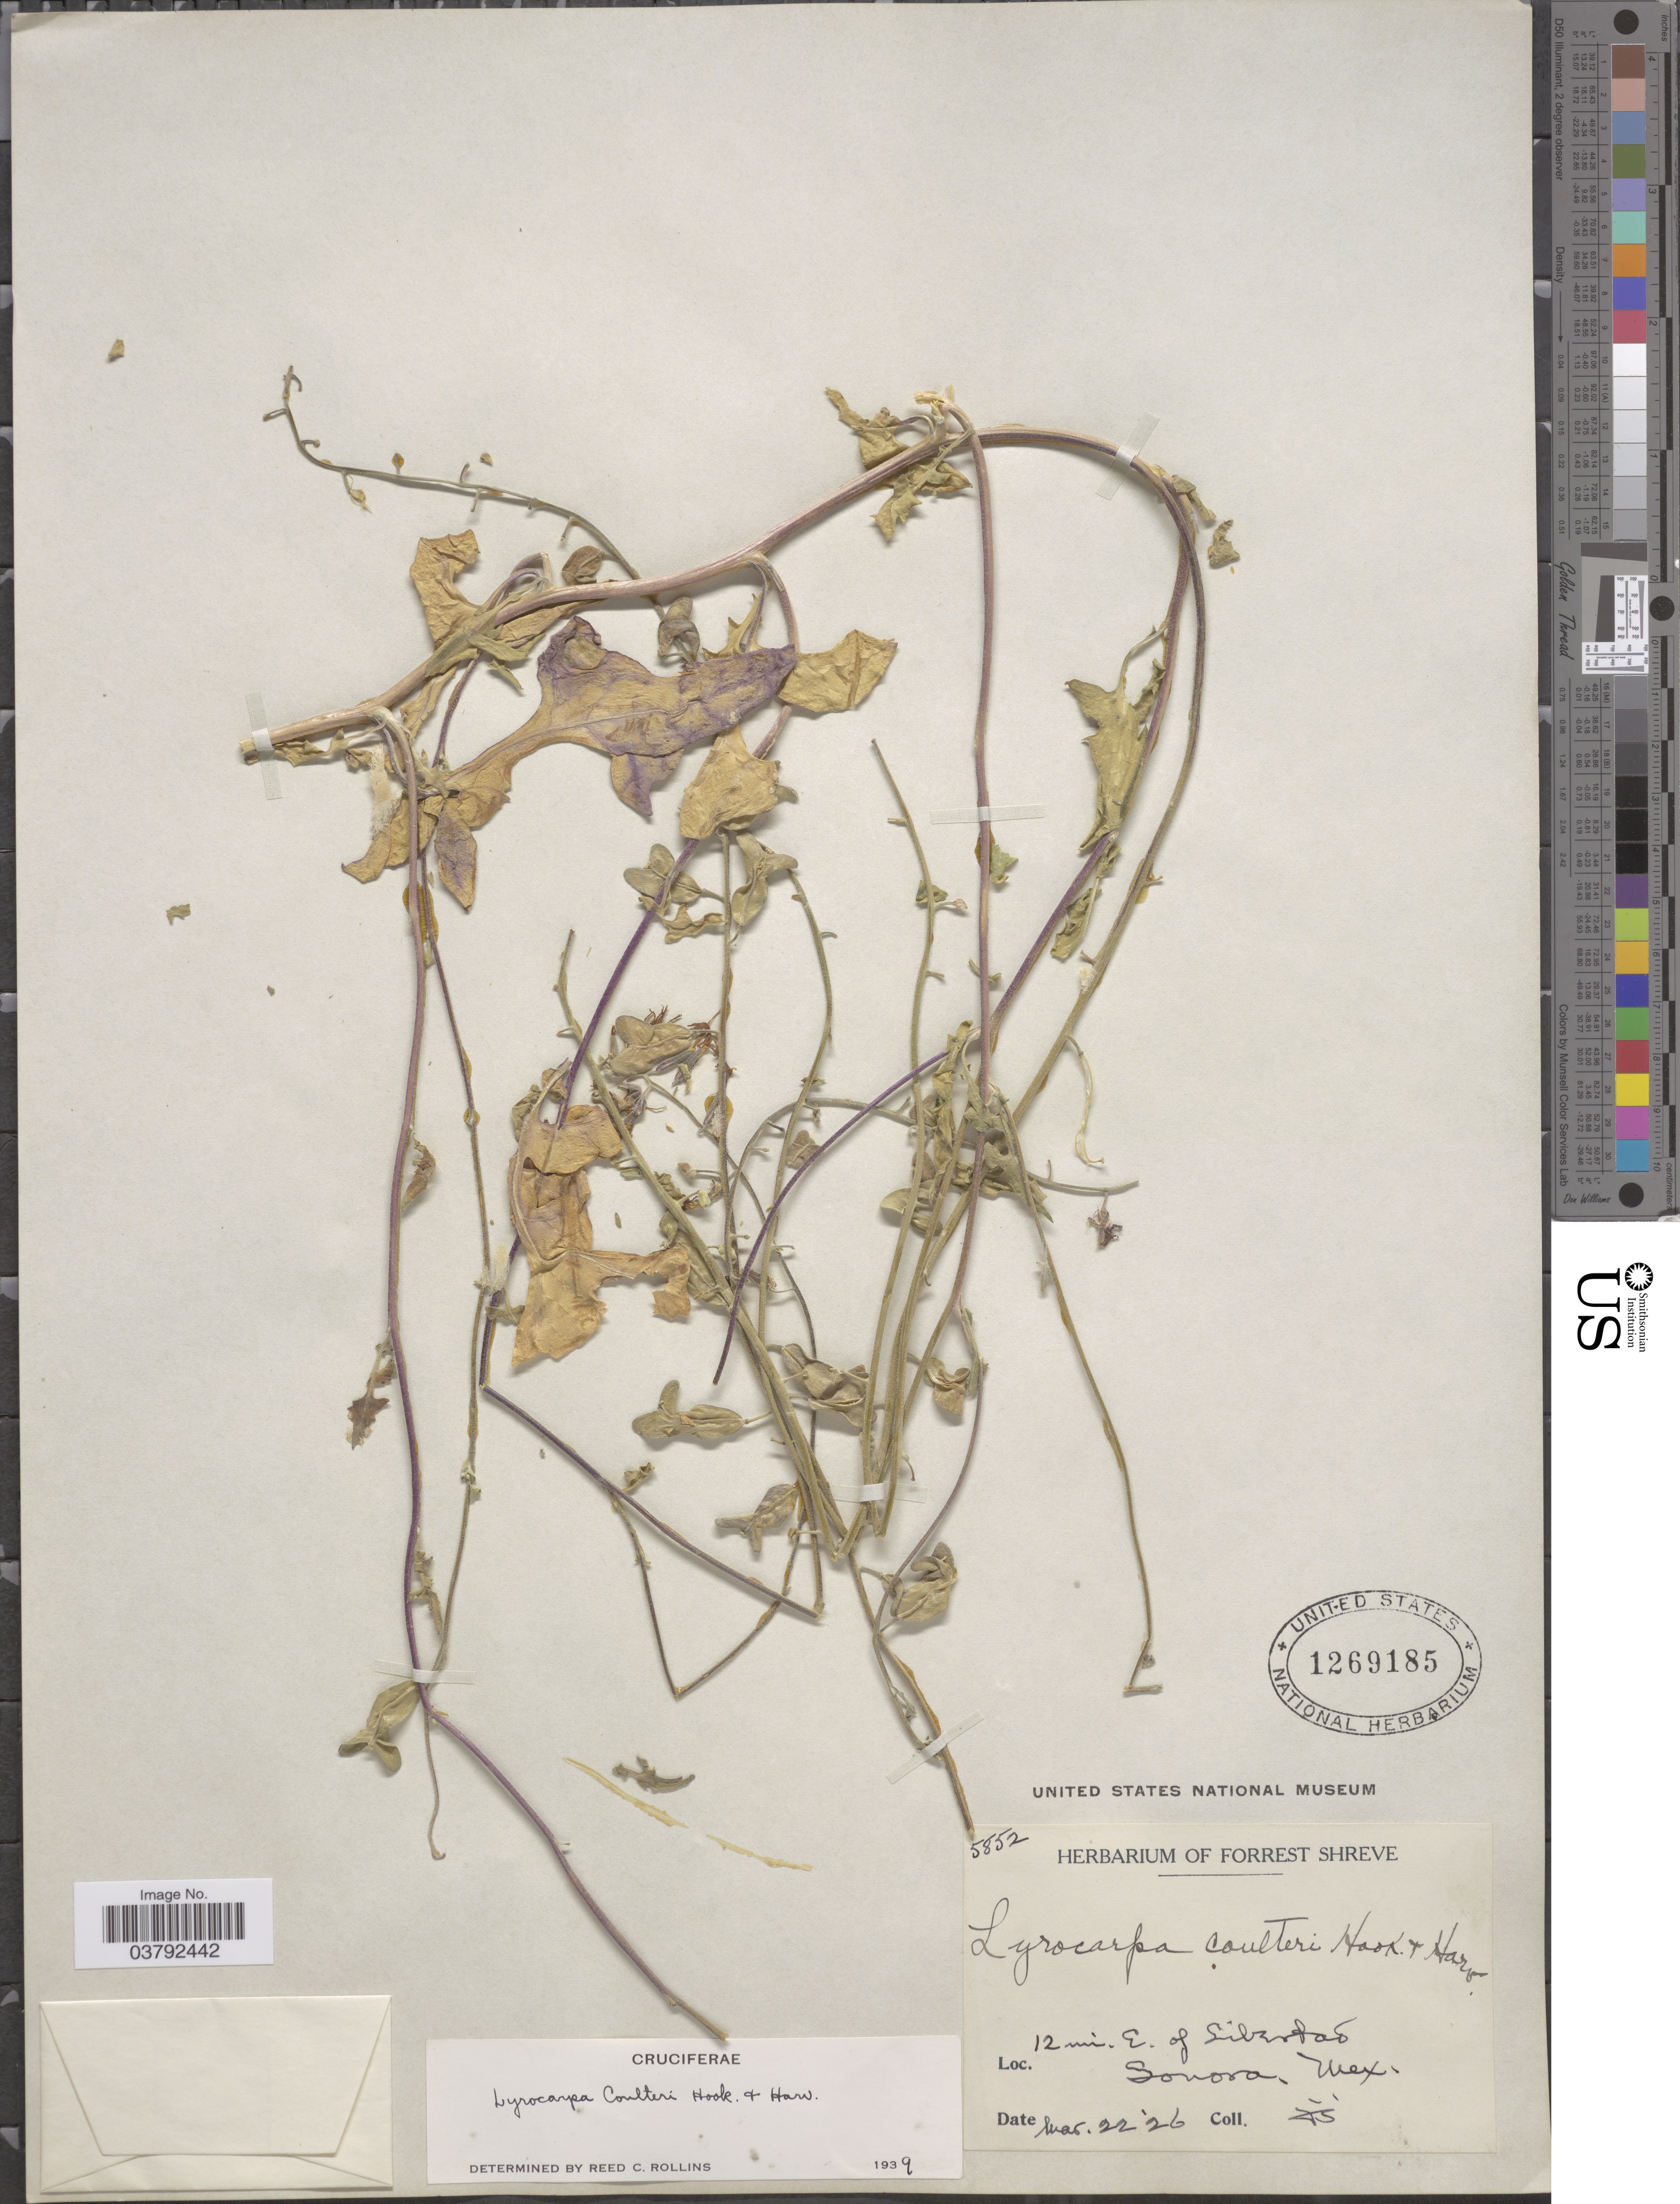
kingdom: Plantae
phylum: Tracheophyta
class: Magnoliopsida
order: Brassicales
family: Brassicaceae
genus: Lyrocarpa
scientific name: Lyrocarpa coulteri var. typica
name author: Rollins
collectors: F. Shreve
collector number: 5852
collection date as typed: Transcribed d/m/y: 22/3/26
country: Mexico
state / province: Sonora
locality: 12 mi. E. of Libertad.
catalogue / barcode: US 1269185